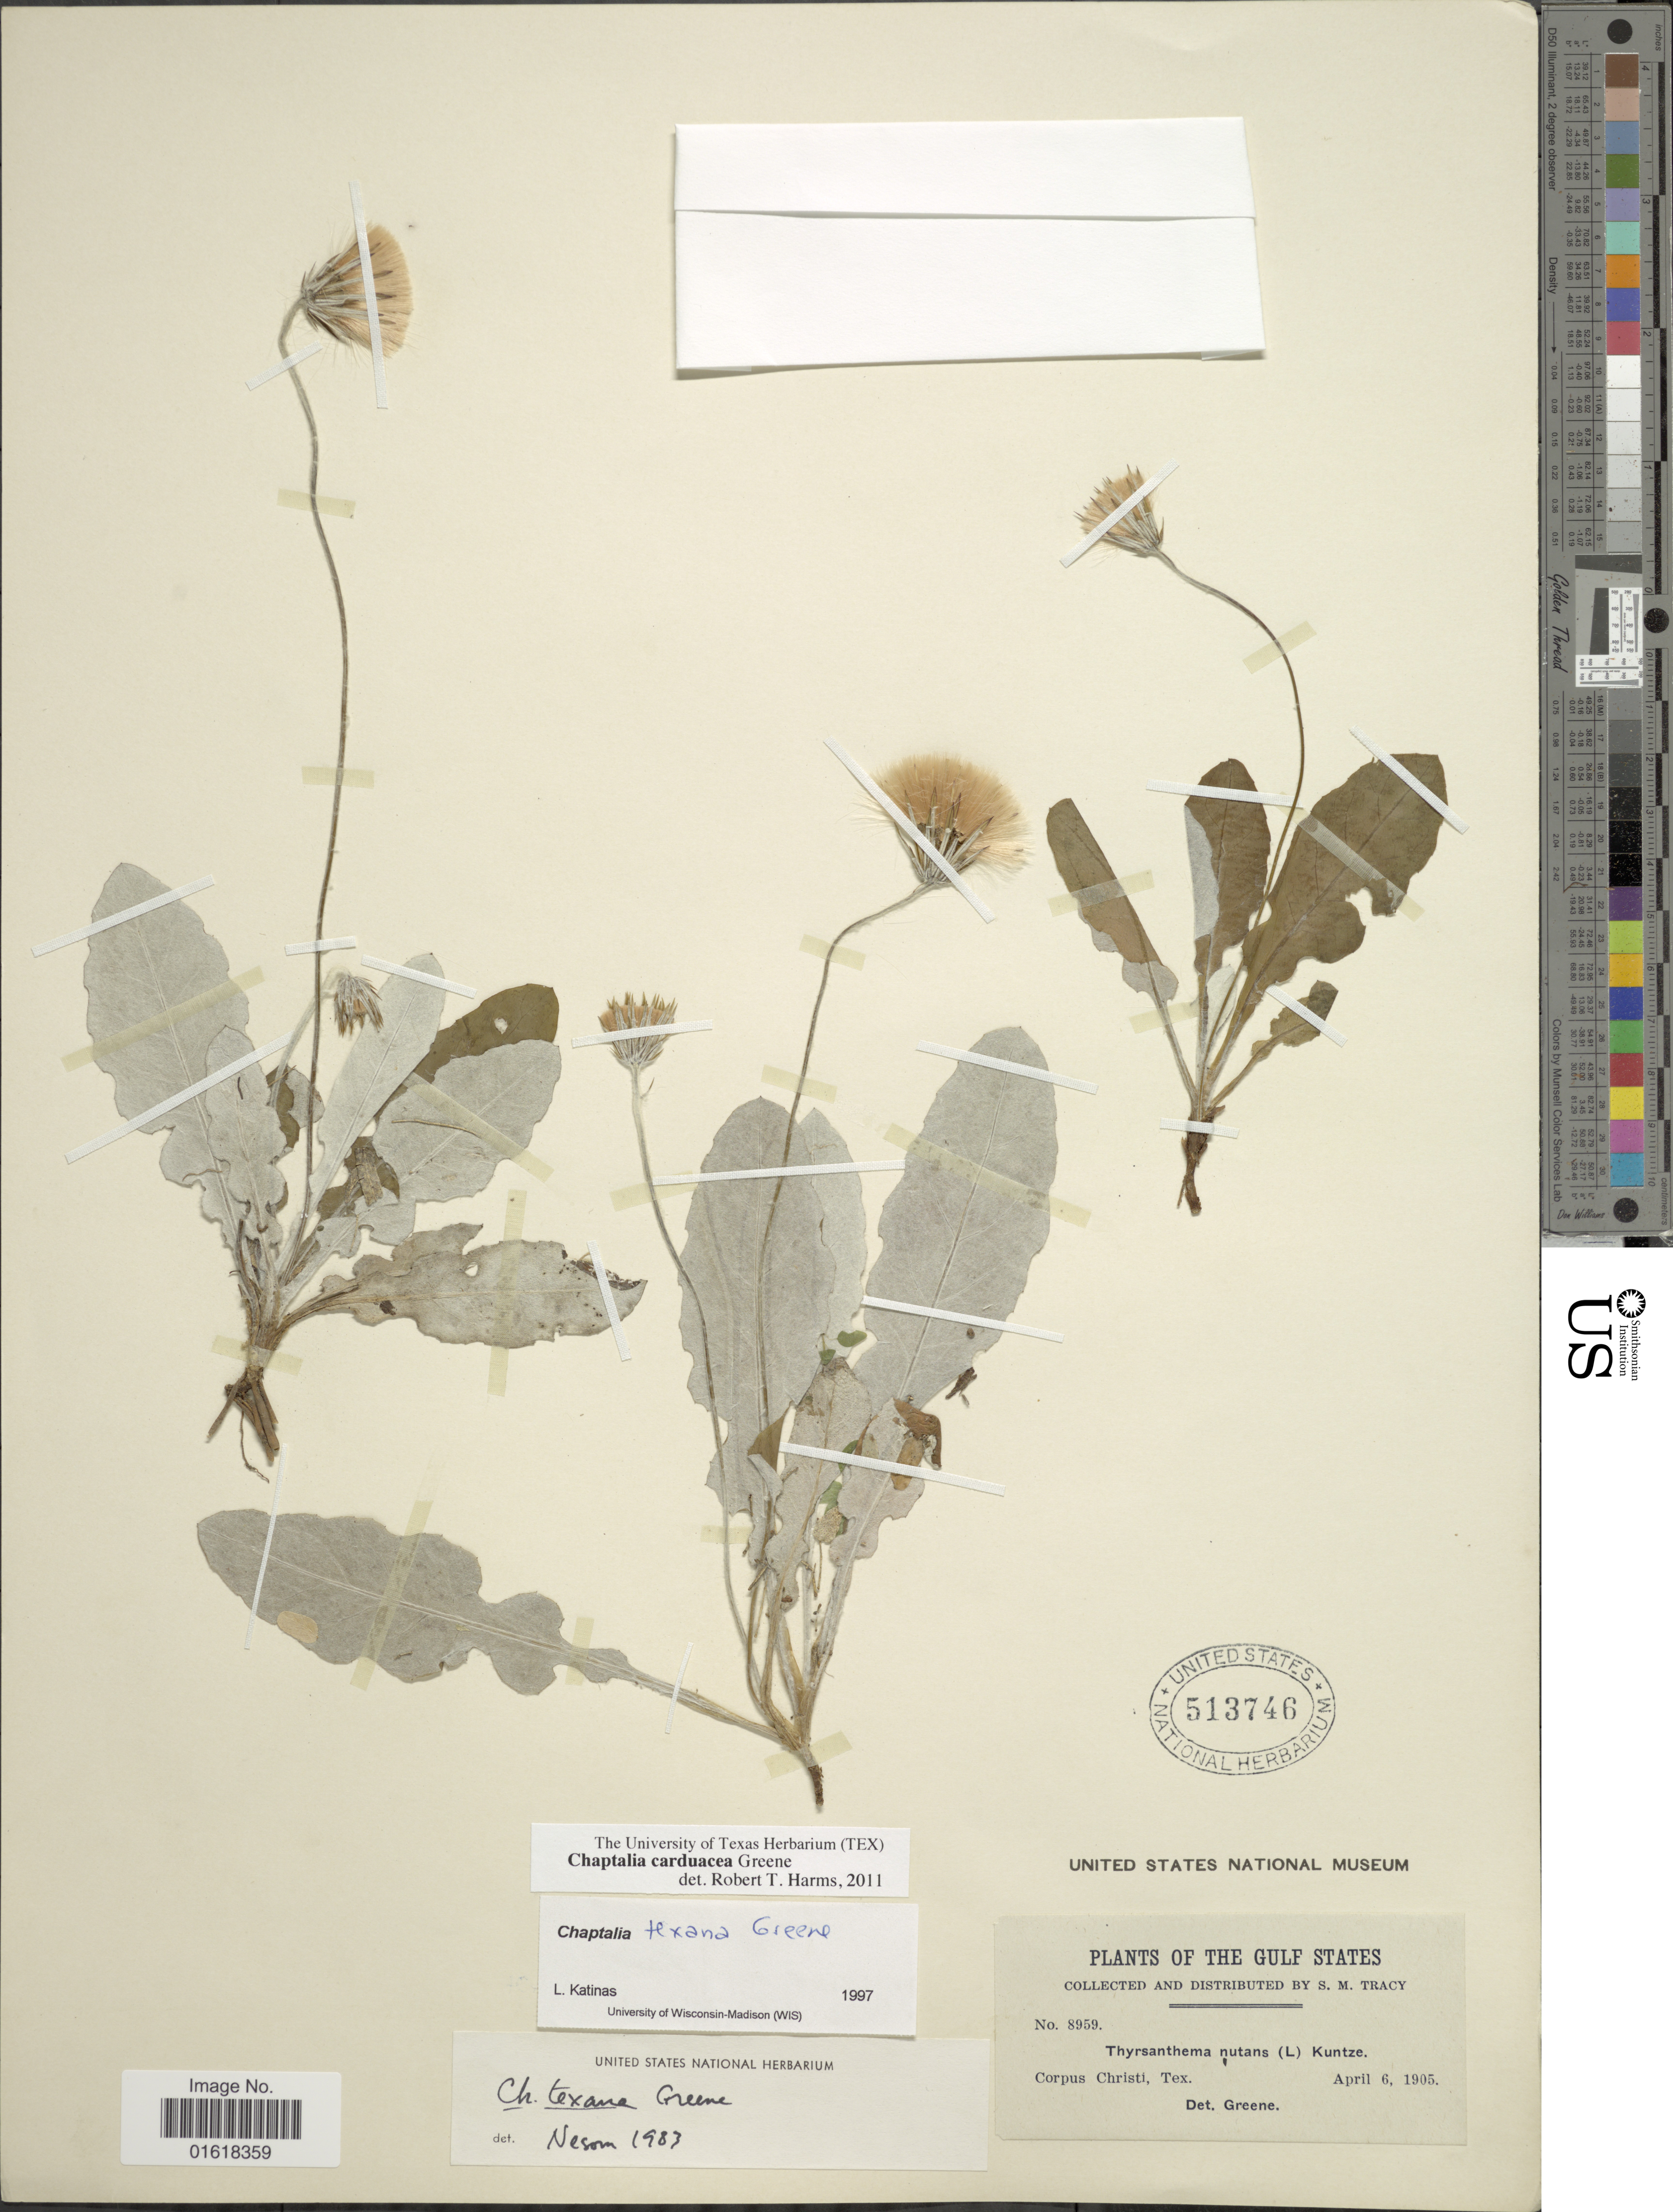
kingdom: Plantae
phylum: Tracheophyta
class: Magnoliopsida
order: Asterales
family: Asteraceae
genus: Chaptalia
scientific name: Chaptalia carduacea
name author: Greene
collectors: S. M. Tracy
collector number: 8959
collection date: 1905-04-06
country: United States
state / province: Texas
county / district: Nueces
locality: Gulf States. Corpus Christi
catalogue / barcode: US 513746